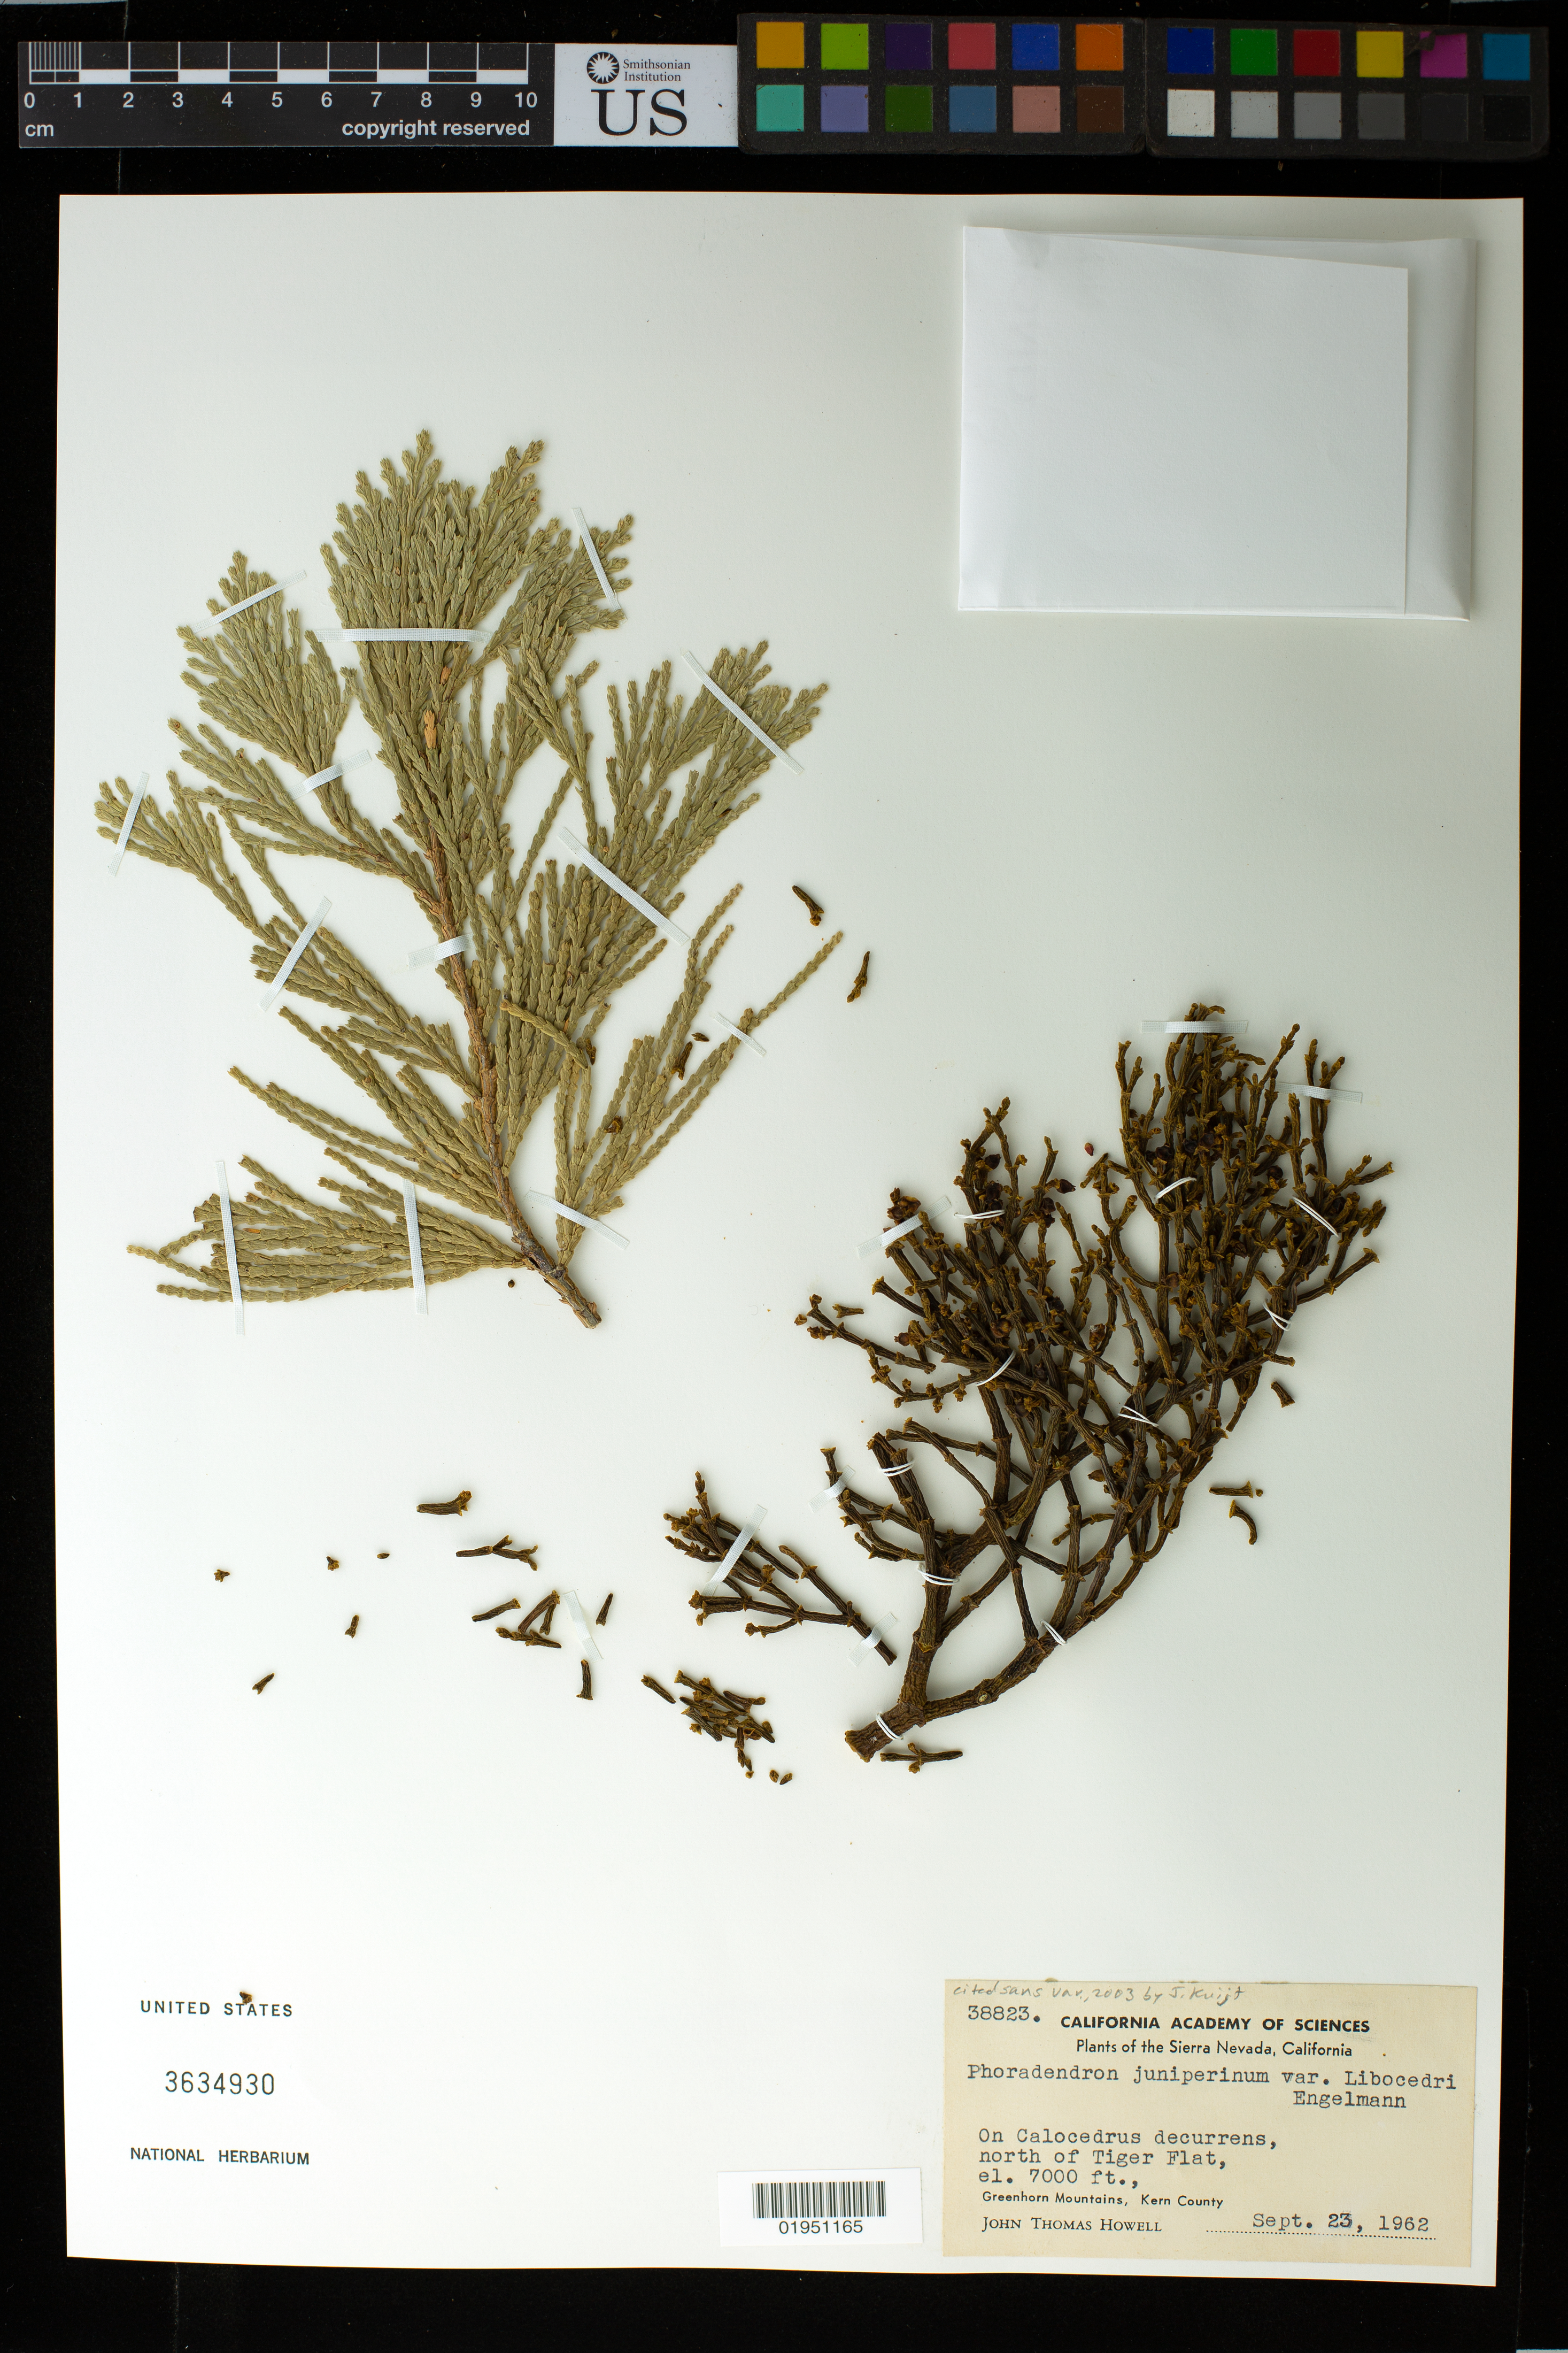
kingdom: Plantae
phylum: Tracheophyta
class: Magnoliopsida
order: Santalales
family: Viscaceae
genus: Phoradendron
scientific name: Phoradendron juniperinum var. libocedri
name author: Engelm. in S. Watson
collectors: J. T. Howell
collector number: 38823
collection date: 1962-09-23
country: United States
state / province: California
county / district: Kern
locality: Greenhorn Mountains, north of Tiger Flat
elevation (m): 2134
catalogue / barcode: US 3634930